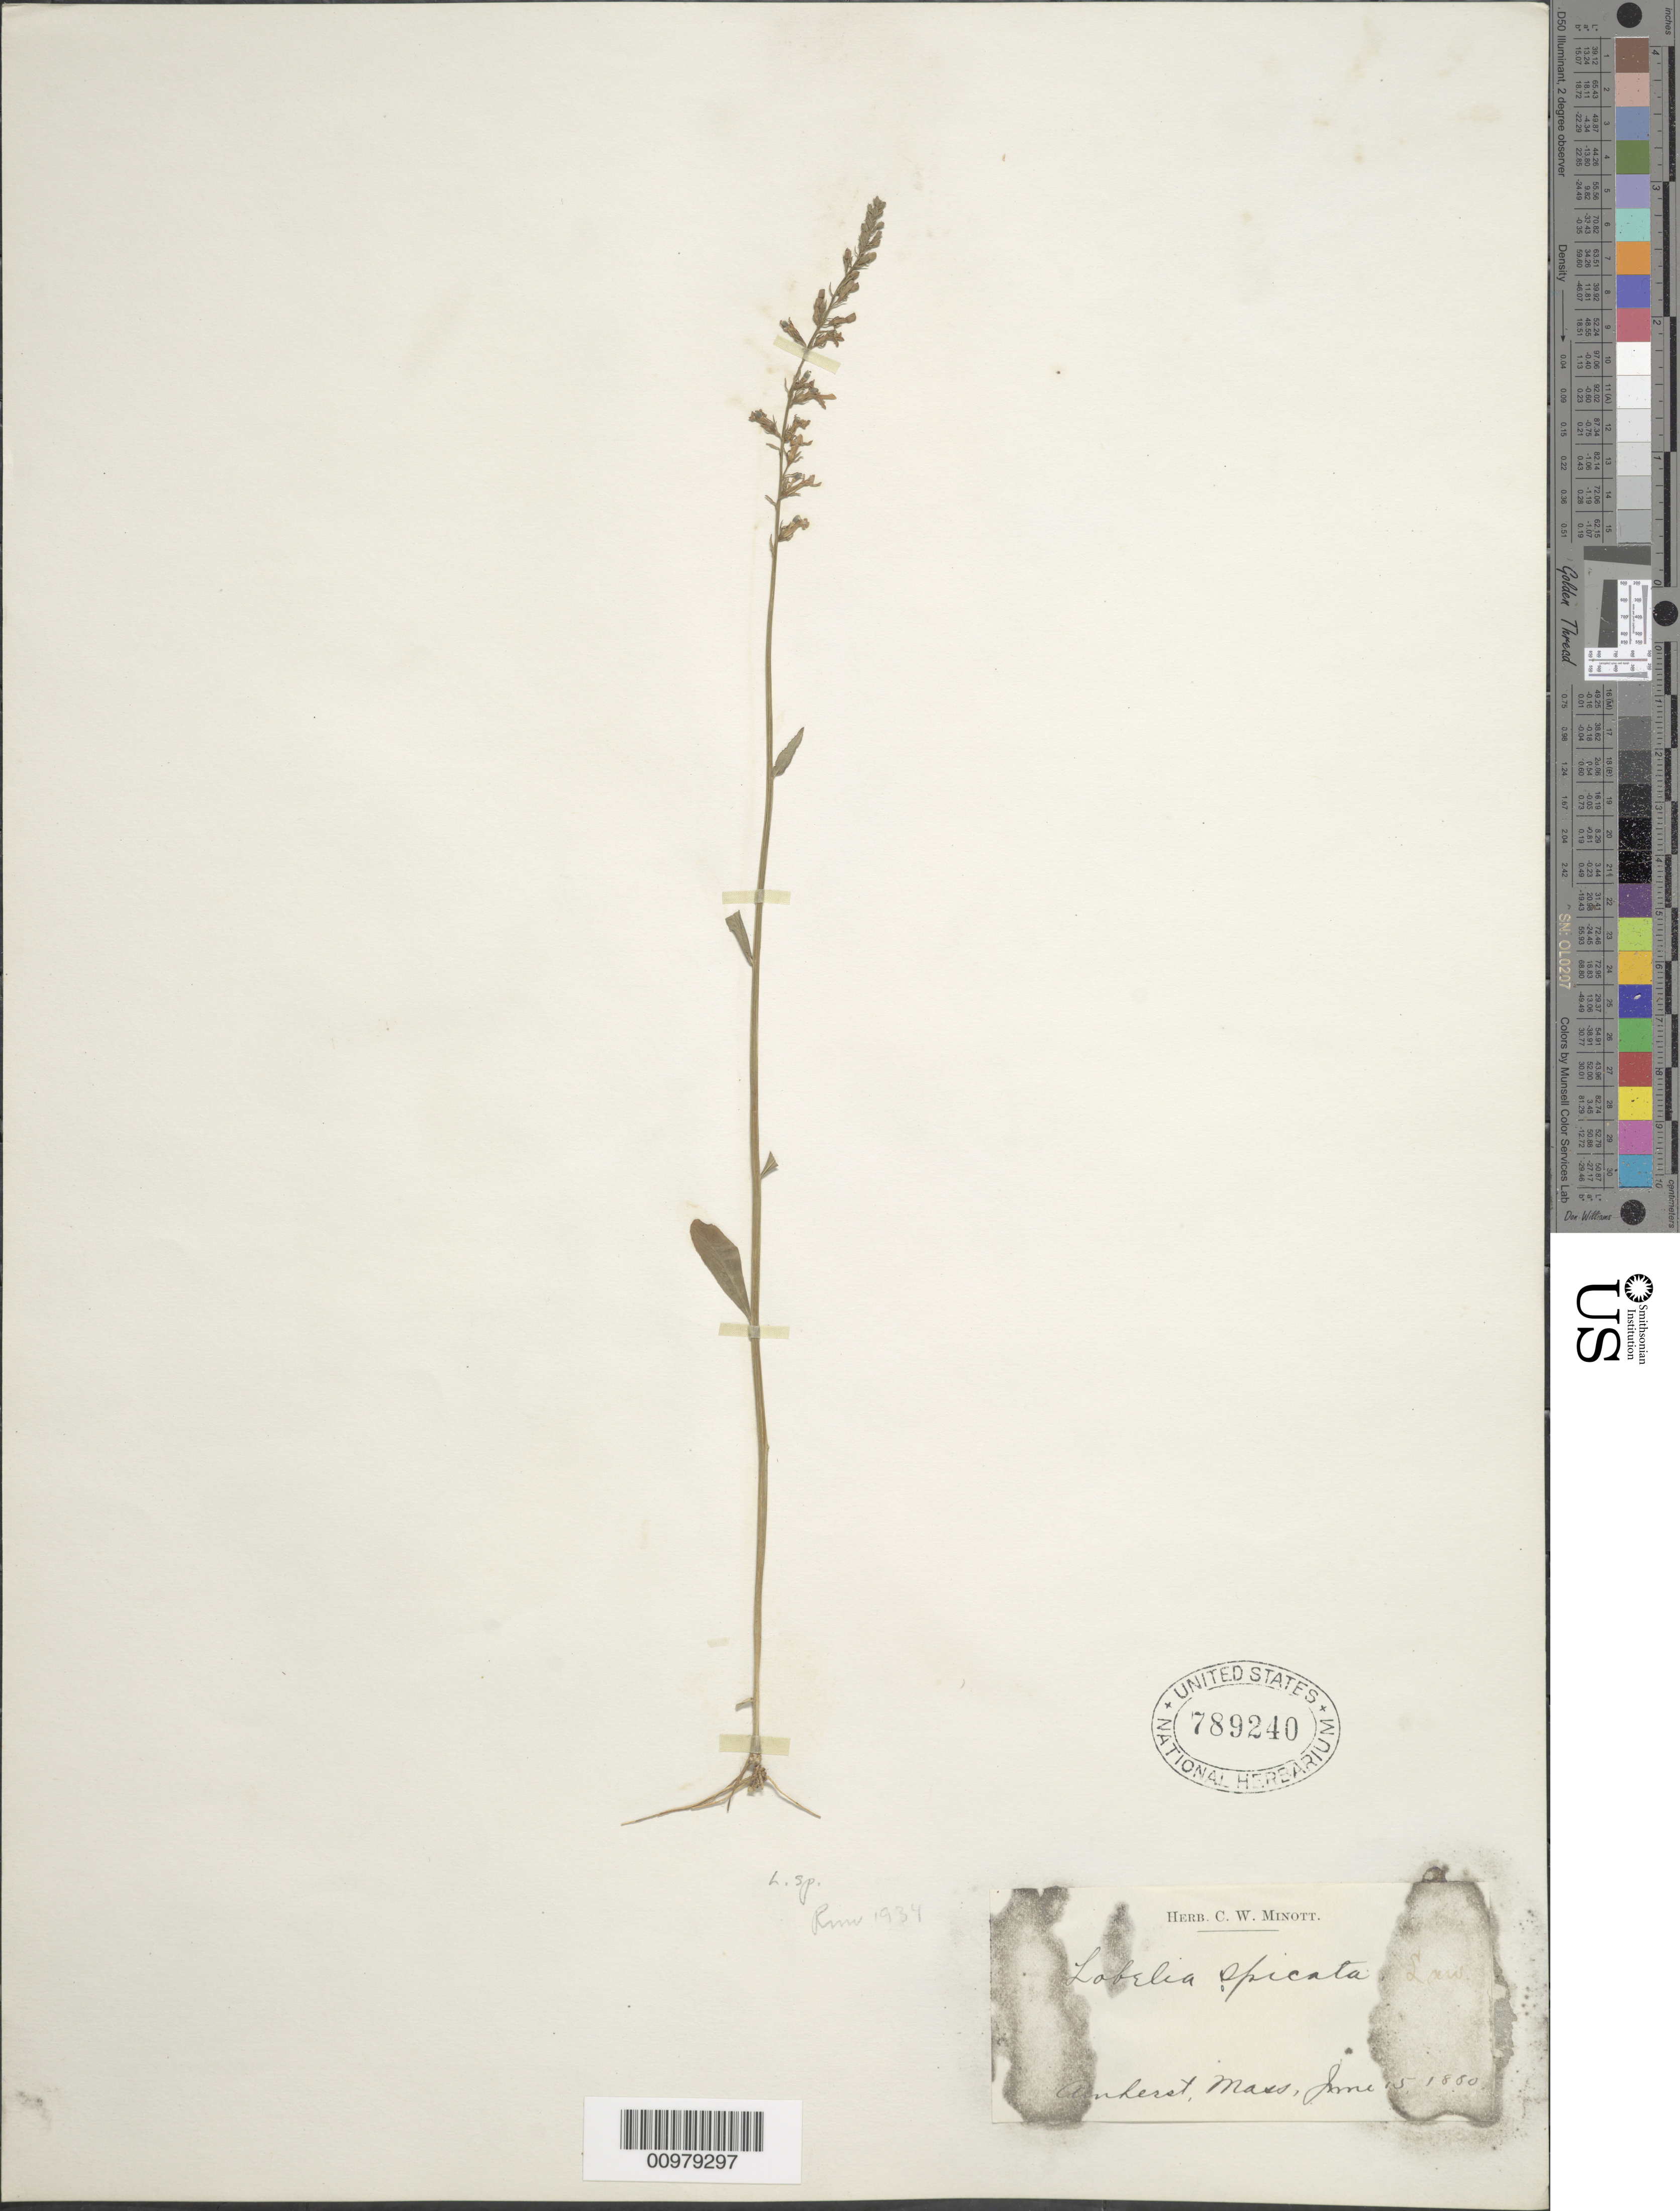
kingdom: Plantae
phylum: Tracheophyta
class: Magnoliopsida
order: Asterales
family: Campanulaceae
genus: Lobelia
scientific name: Lobelia spicata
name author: Lam.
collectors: C. Minott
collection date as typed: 15 Jun 1880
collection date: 1880-06-15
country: United States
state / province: Massachusetts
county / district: Hampshire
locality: Amherst (Mt. Warner)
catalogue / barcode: US 789240